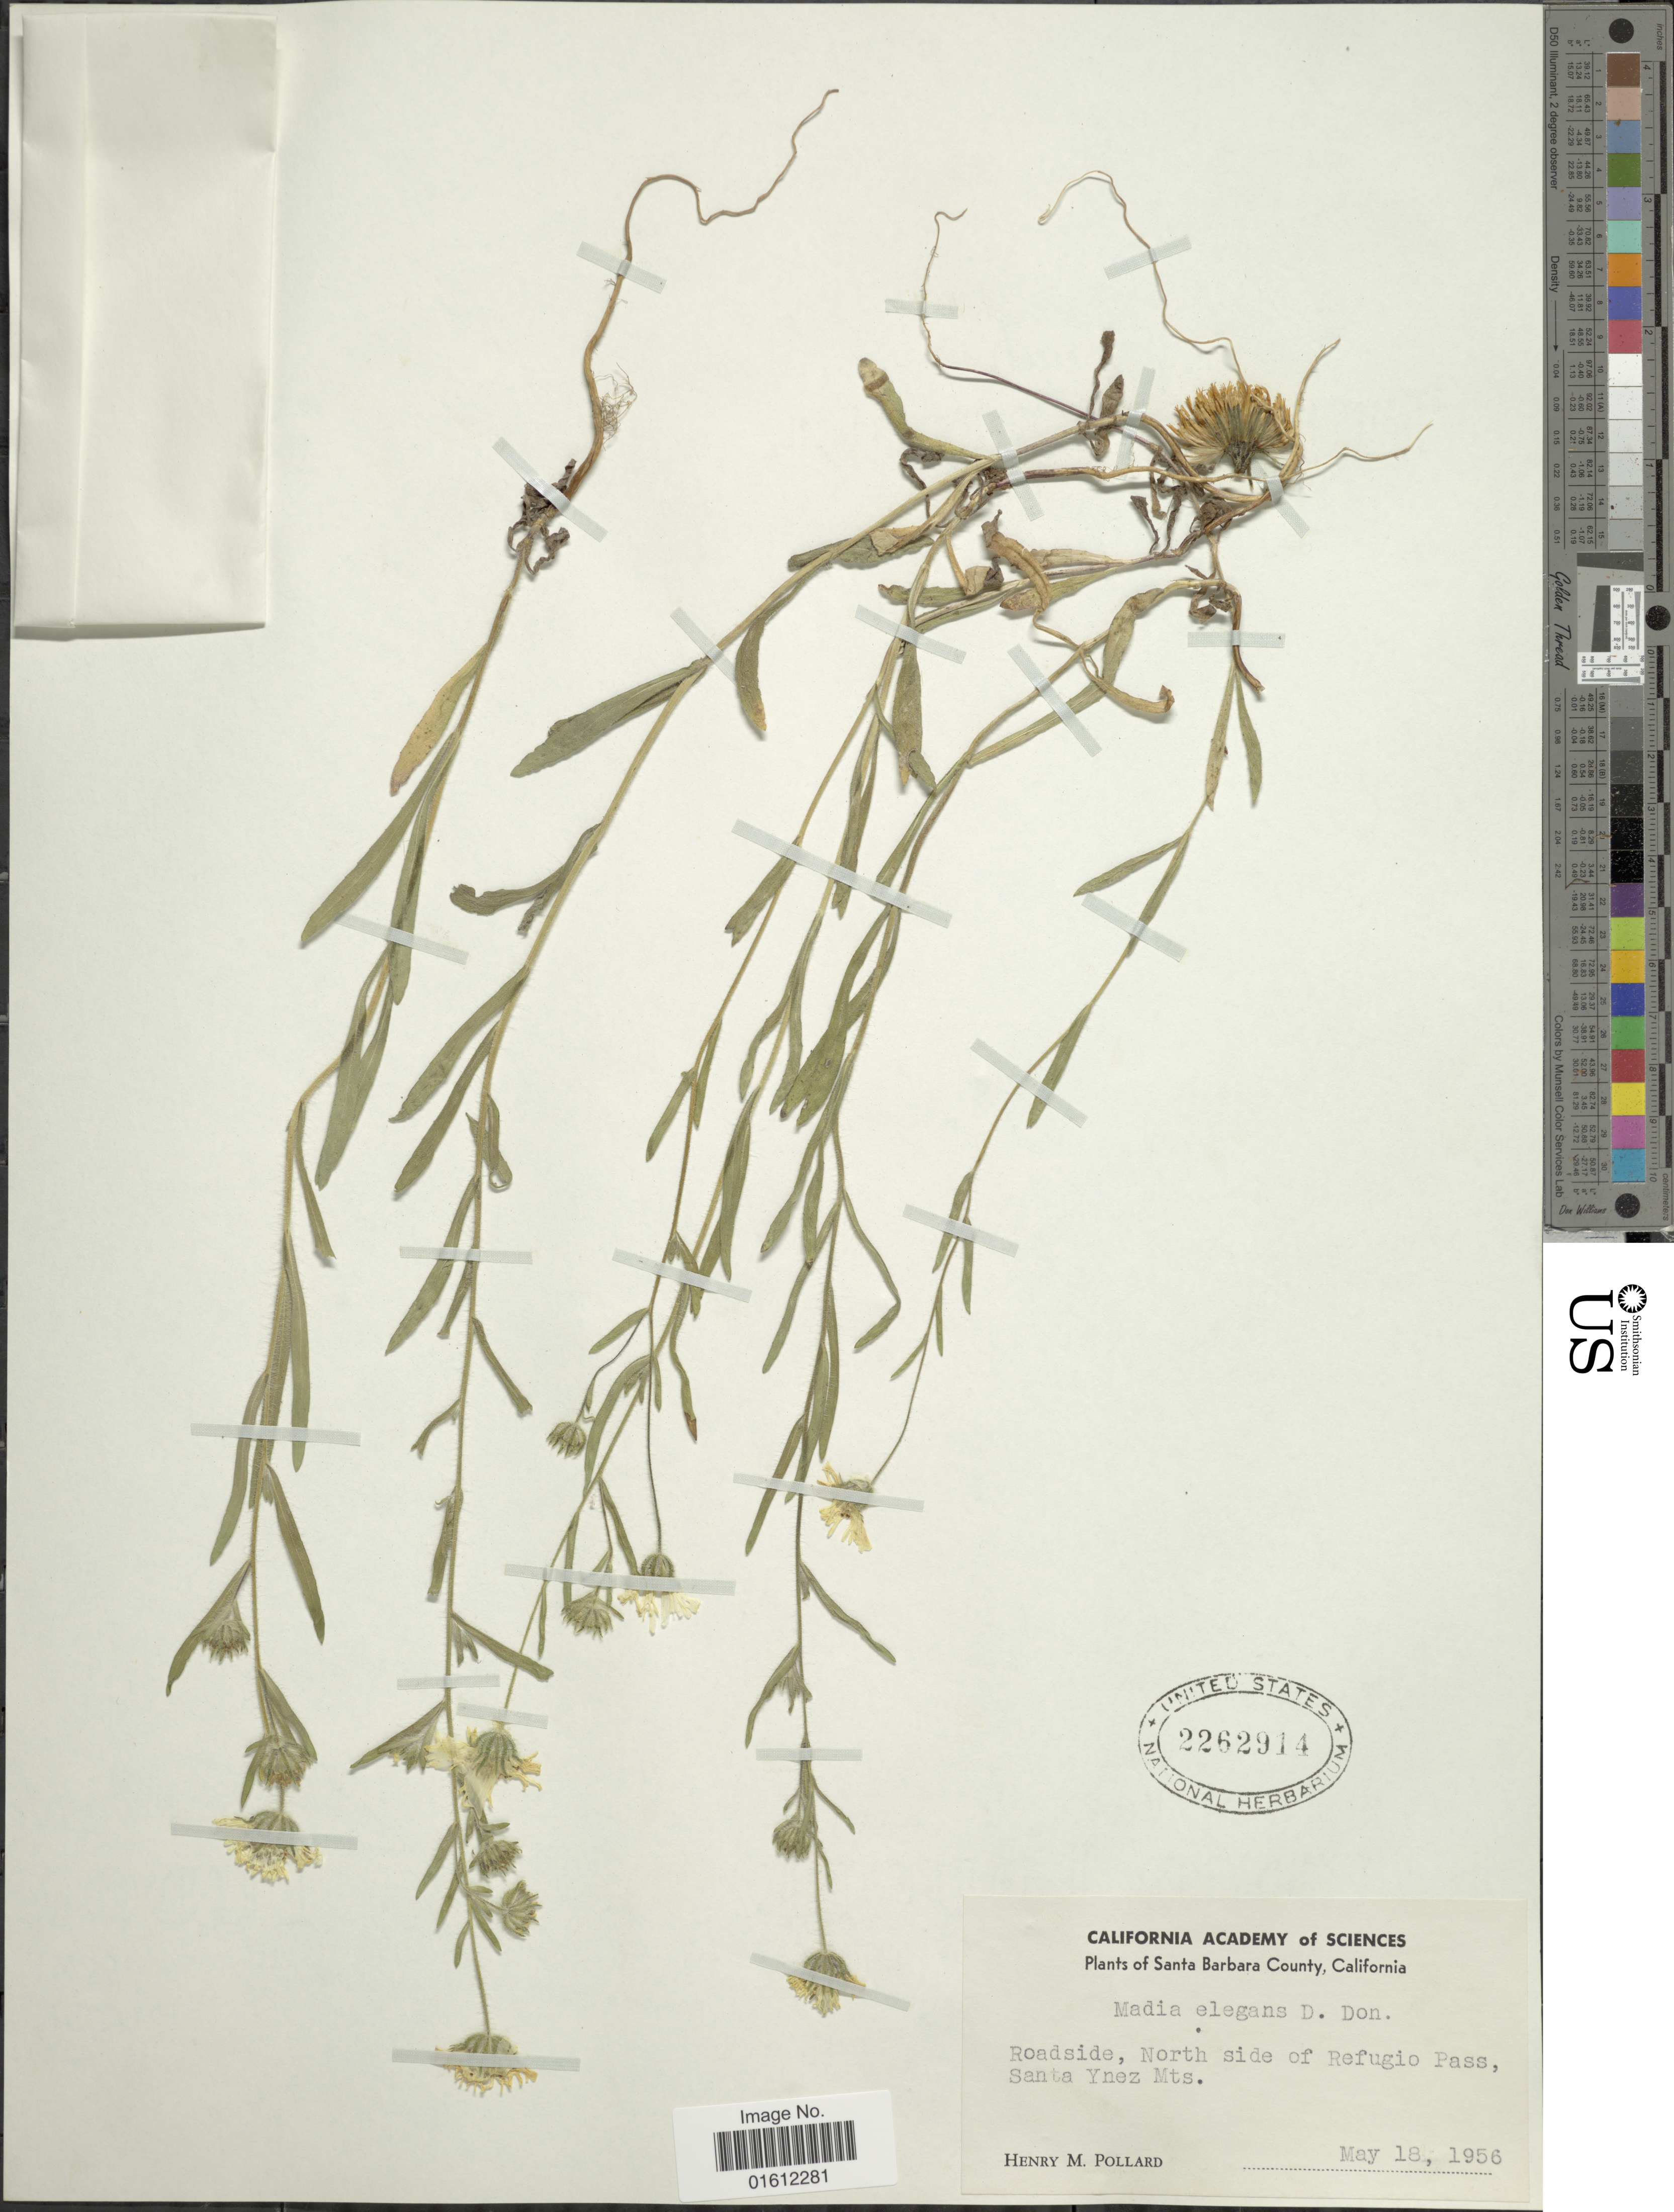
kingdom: Plantae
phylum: Tracheophyta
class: Magnoliopsida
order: Asterales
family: Asteraceae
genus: Madia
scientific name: Madia elegans subsp. densifolia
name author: (Greene) D.D. Keck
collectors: H. M. Pollard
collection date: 1956-05-18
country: United States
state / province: California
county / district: Santa Barbara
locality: Santa Barbara County, Roadside, North side of Refugio Pass, Santa Ynez Mts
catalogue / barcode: US 2262914